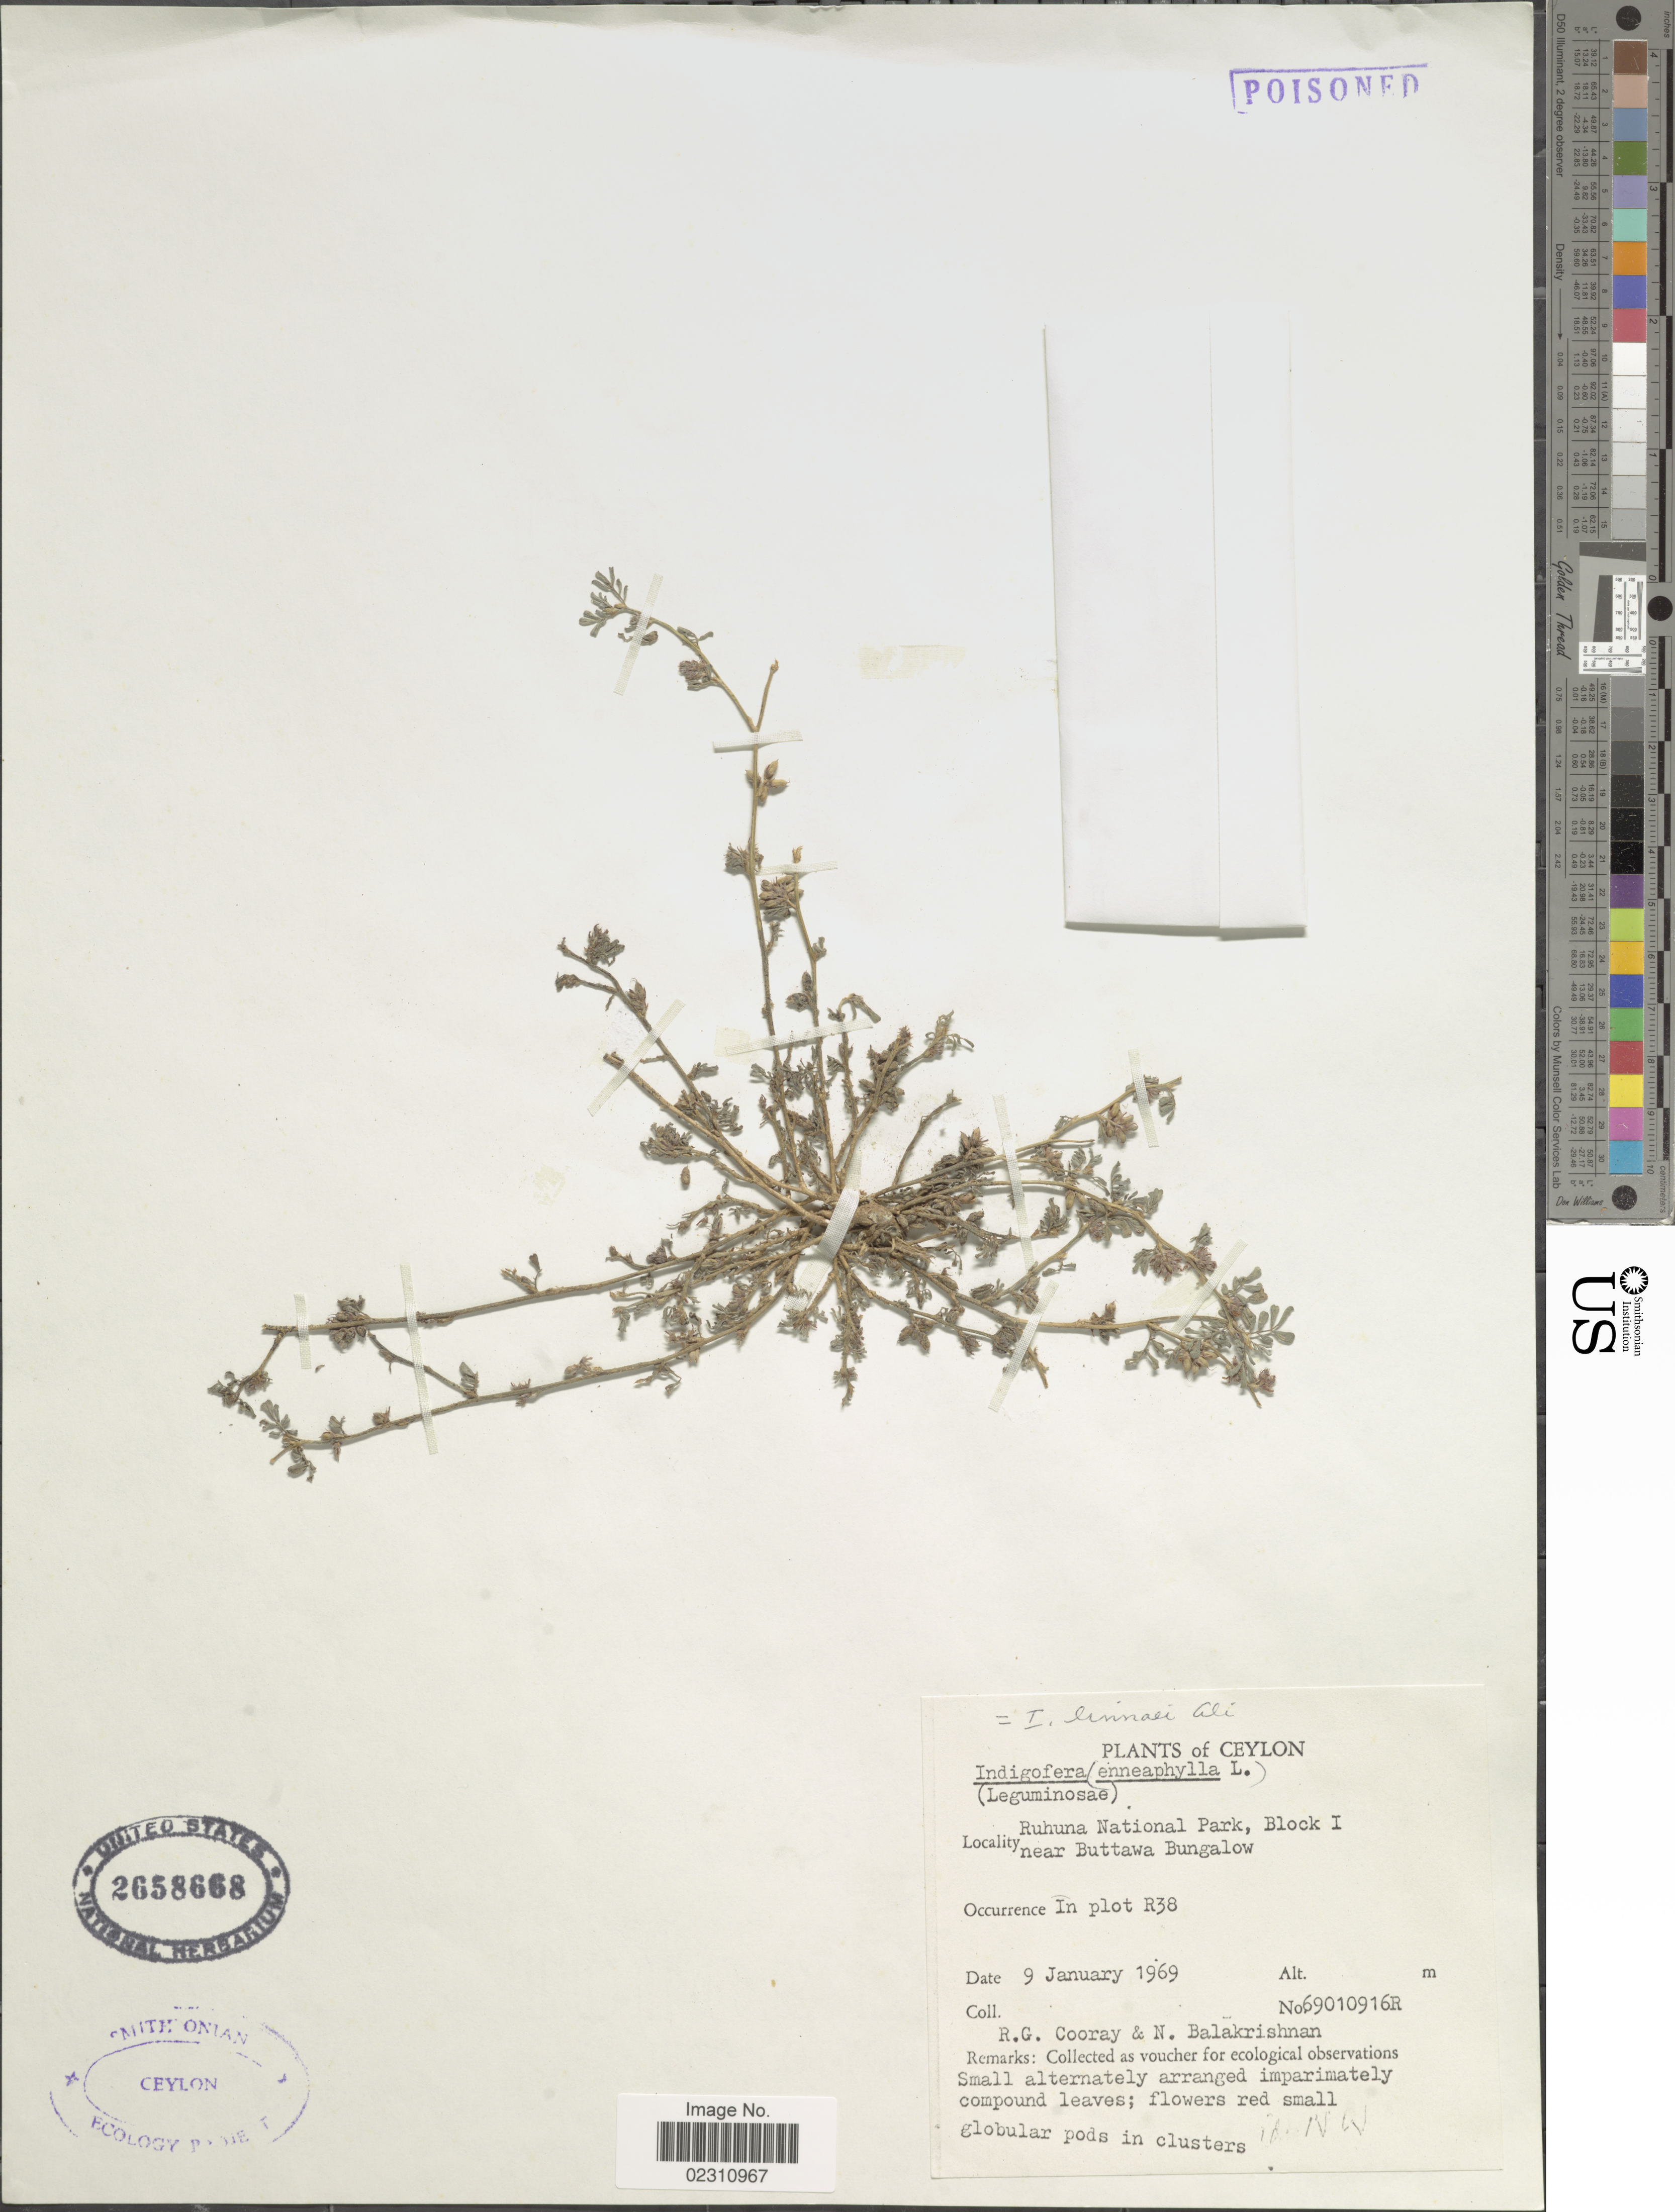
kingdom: Plantae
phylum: Tracheophyta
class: Magnoliopsida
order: Fabales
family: Fabaceae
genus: Indigofera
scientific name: Indigofera linnaei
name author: Ali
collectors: R. Cooray & N. Balakrishnan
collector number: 69010916R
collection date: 1969-01-09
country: Sri Lanka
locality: Ceylon, Ruhuna National Park, Block 1, near Buttawa Bungalow, plot R38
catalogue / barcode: US 2658668